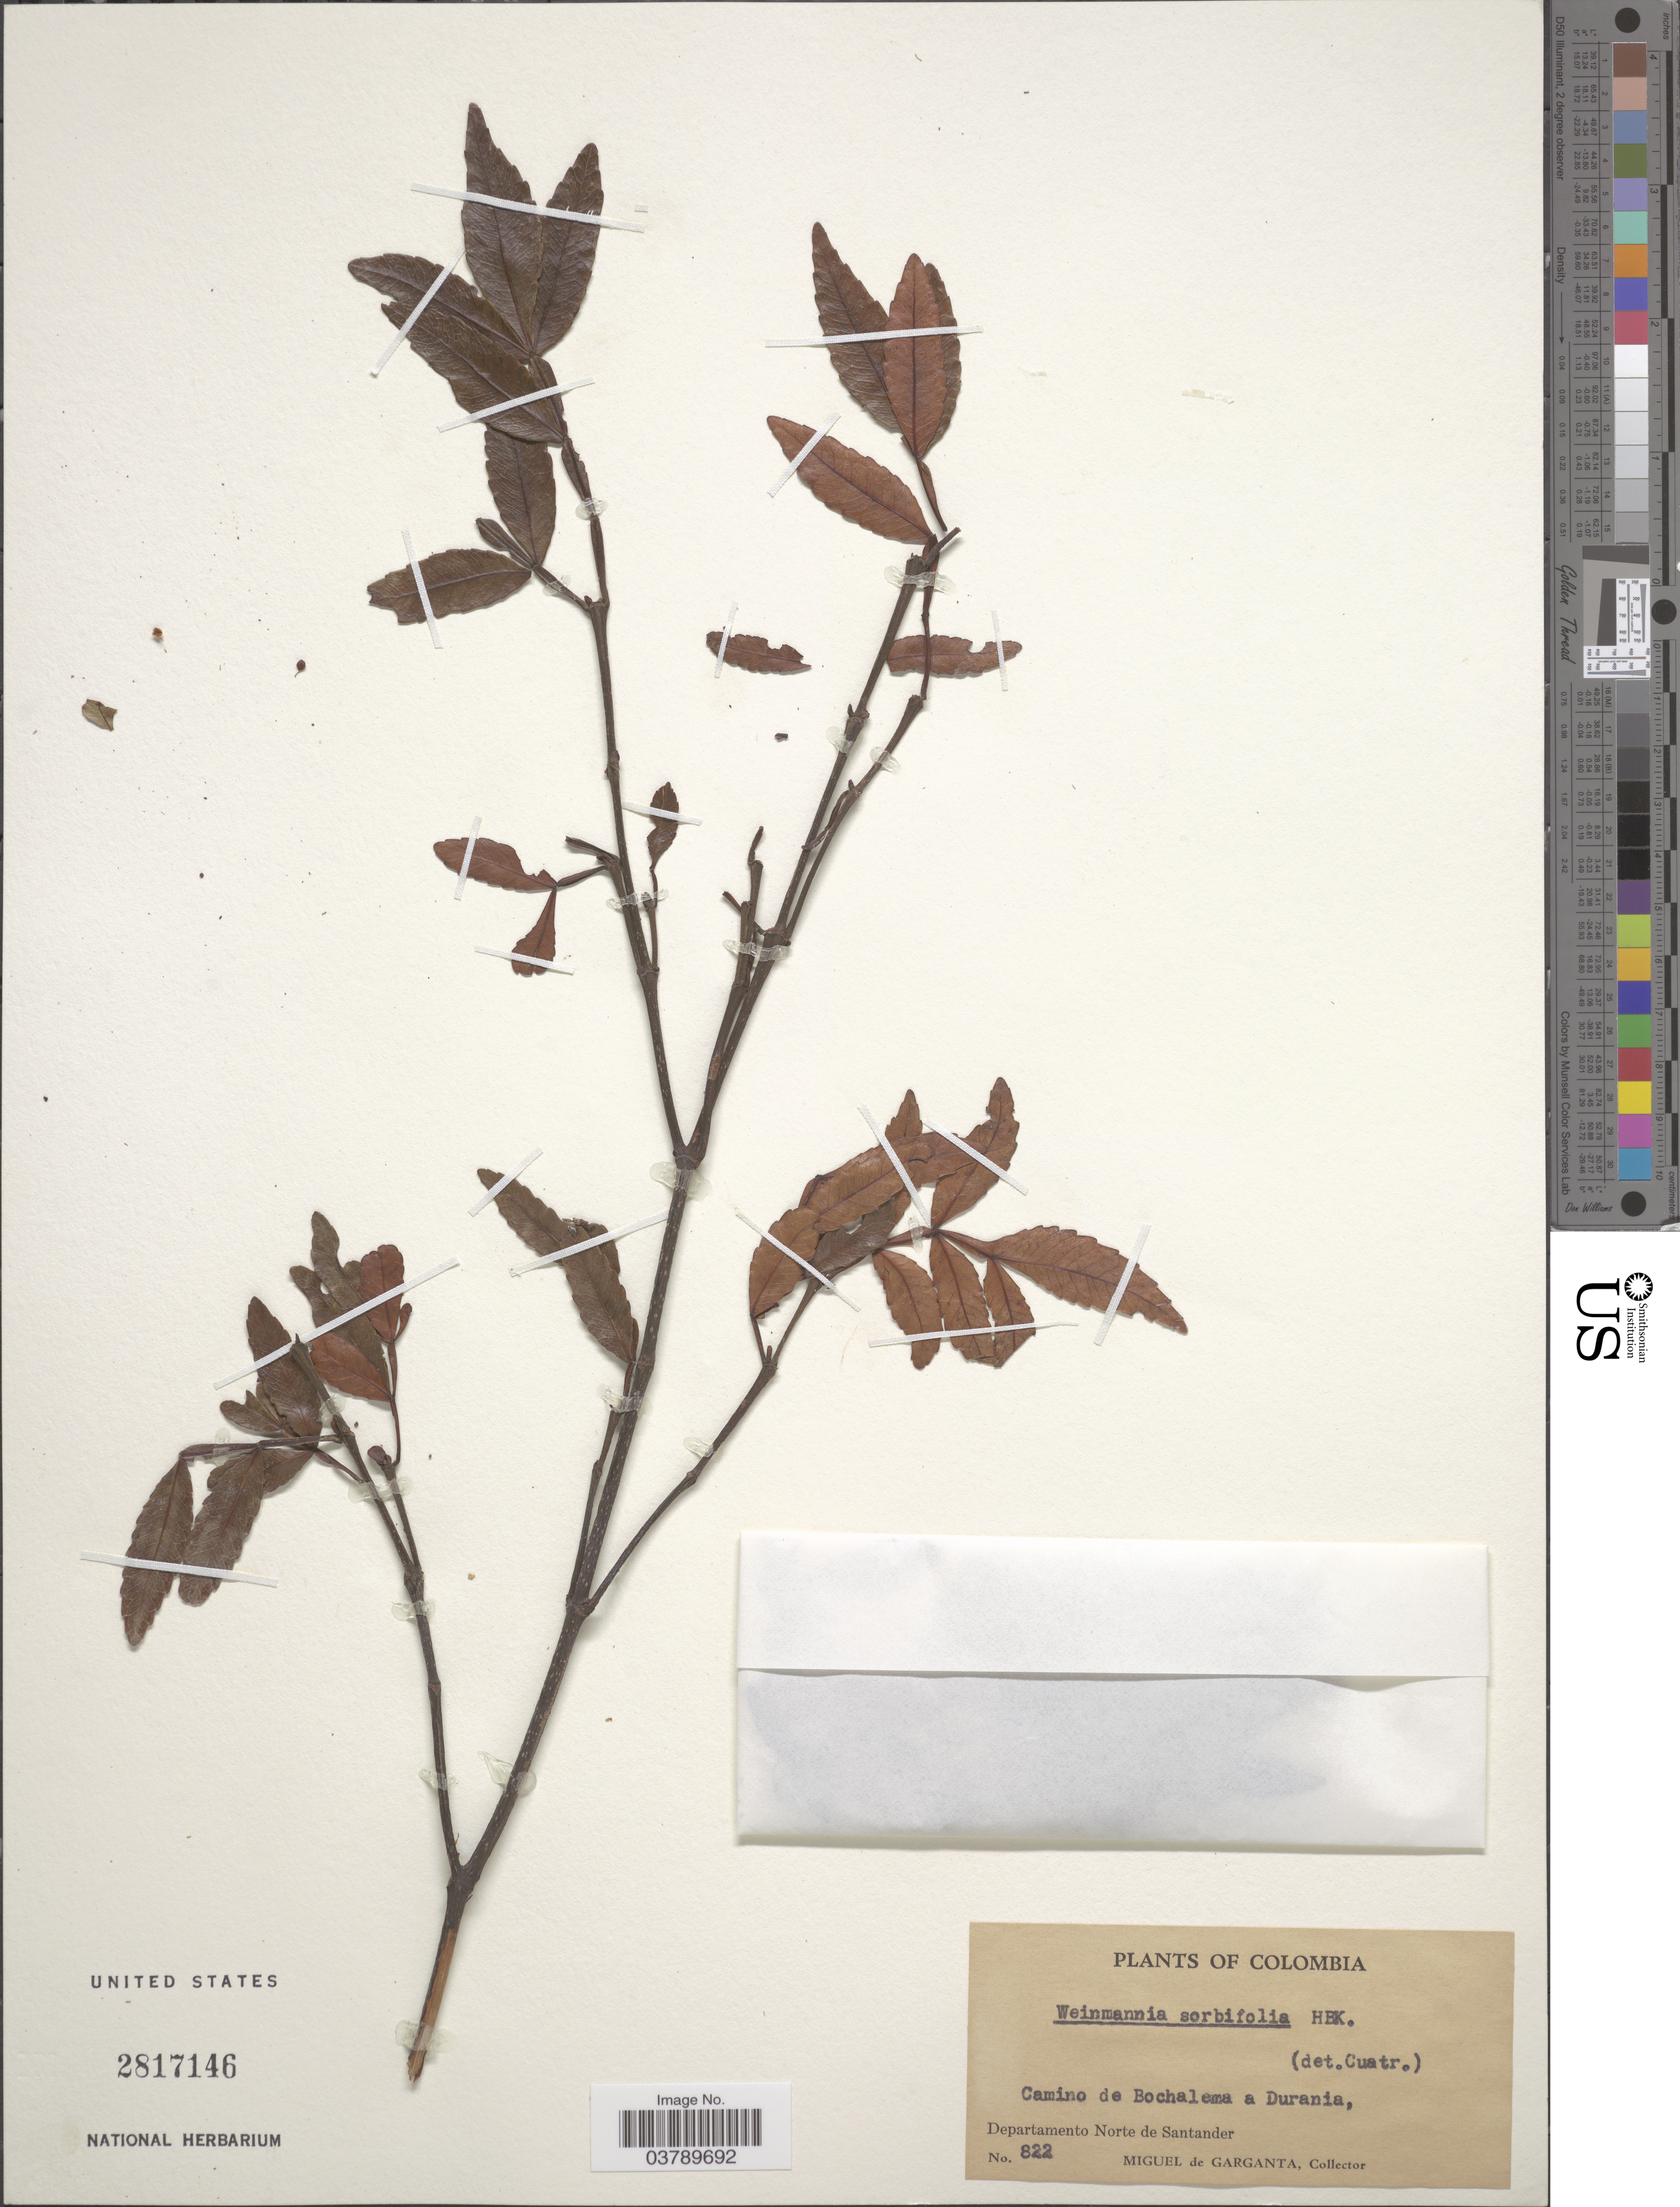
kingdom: Plantae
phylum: Tracheophyta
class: Magnoliopsida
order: Oxalidales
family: Cunoniaceae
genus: Weinmannia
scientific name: Weinmannia sorbifolia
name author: Kunth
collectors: M. Garganta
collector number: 822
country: Colombia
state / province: Norte de Santander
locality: Camino de Bochalema a Durania, Departamento Norte de Santander.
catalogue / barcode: US 2817146